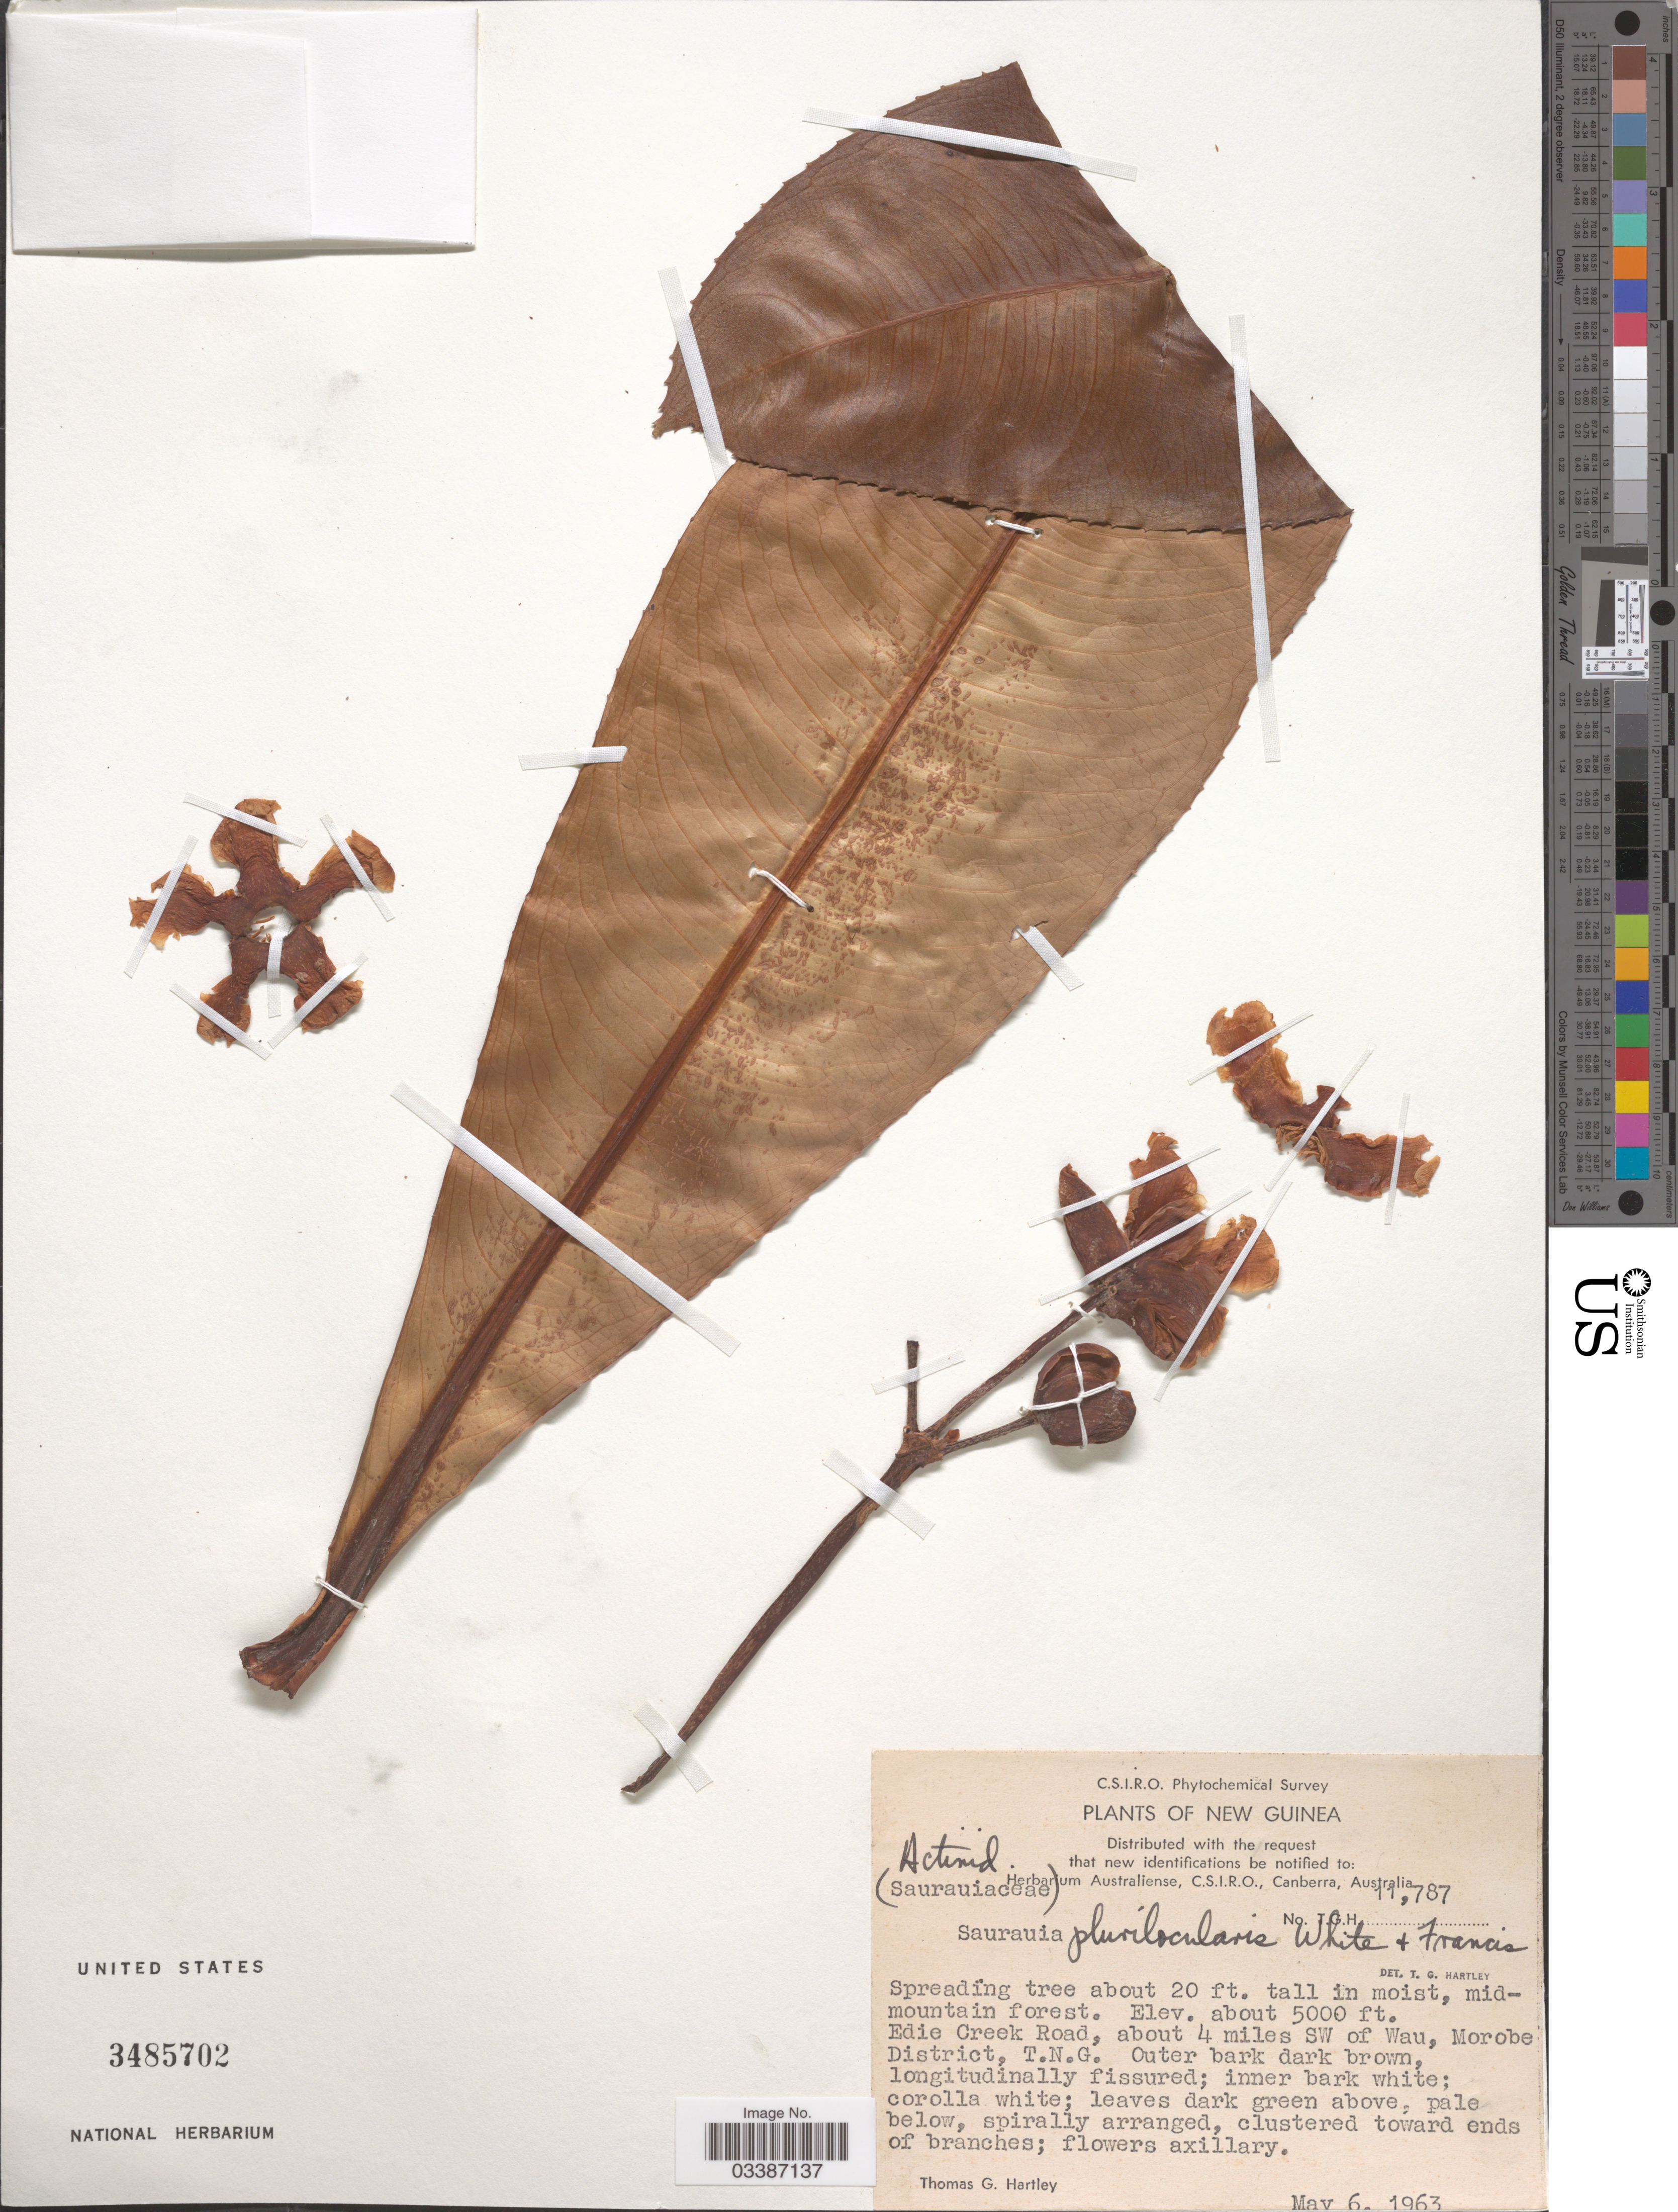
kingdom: Plantae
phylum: Tracheophyta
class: Magnoliopsida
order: Ericales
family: Actinidiaceae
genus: Saurauia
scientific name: Saurauia plurilocularis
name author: C.T. White & W.D. Francis ex Lane-Poole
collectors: T. Hartley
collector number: TGH 11787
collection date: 1963-05-06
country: Papua New Guinea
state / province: Morobe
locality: New Guinea. Edie Creek Road, about 4 miles SW of Wau, Morobe District, T.N.G.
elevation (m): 1524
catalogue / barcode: US 3485702